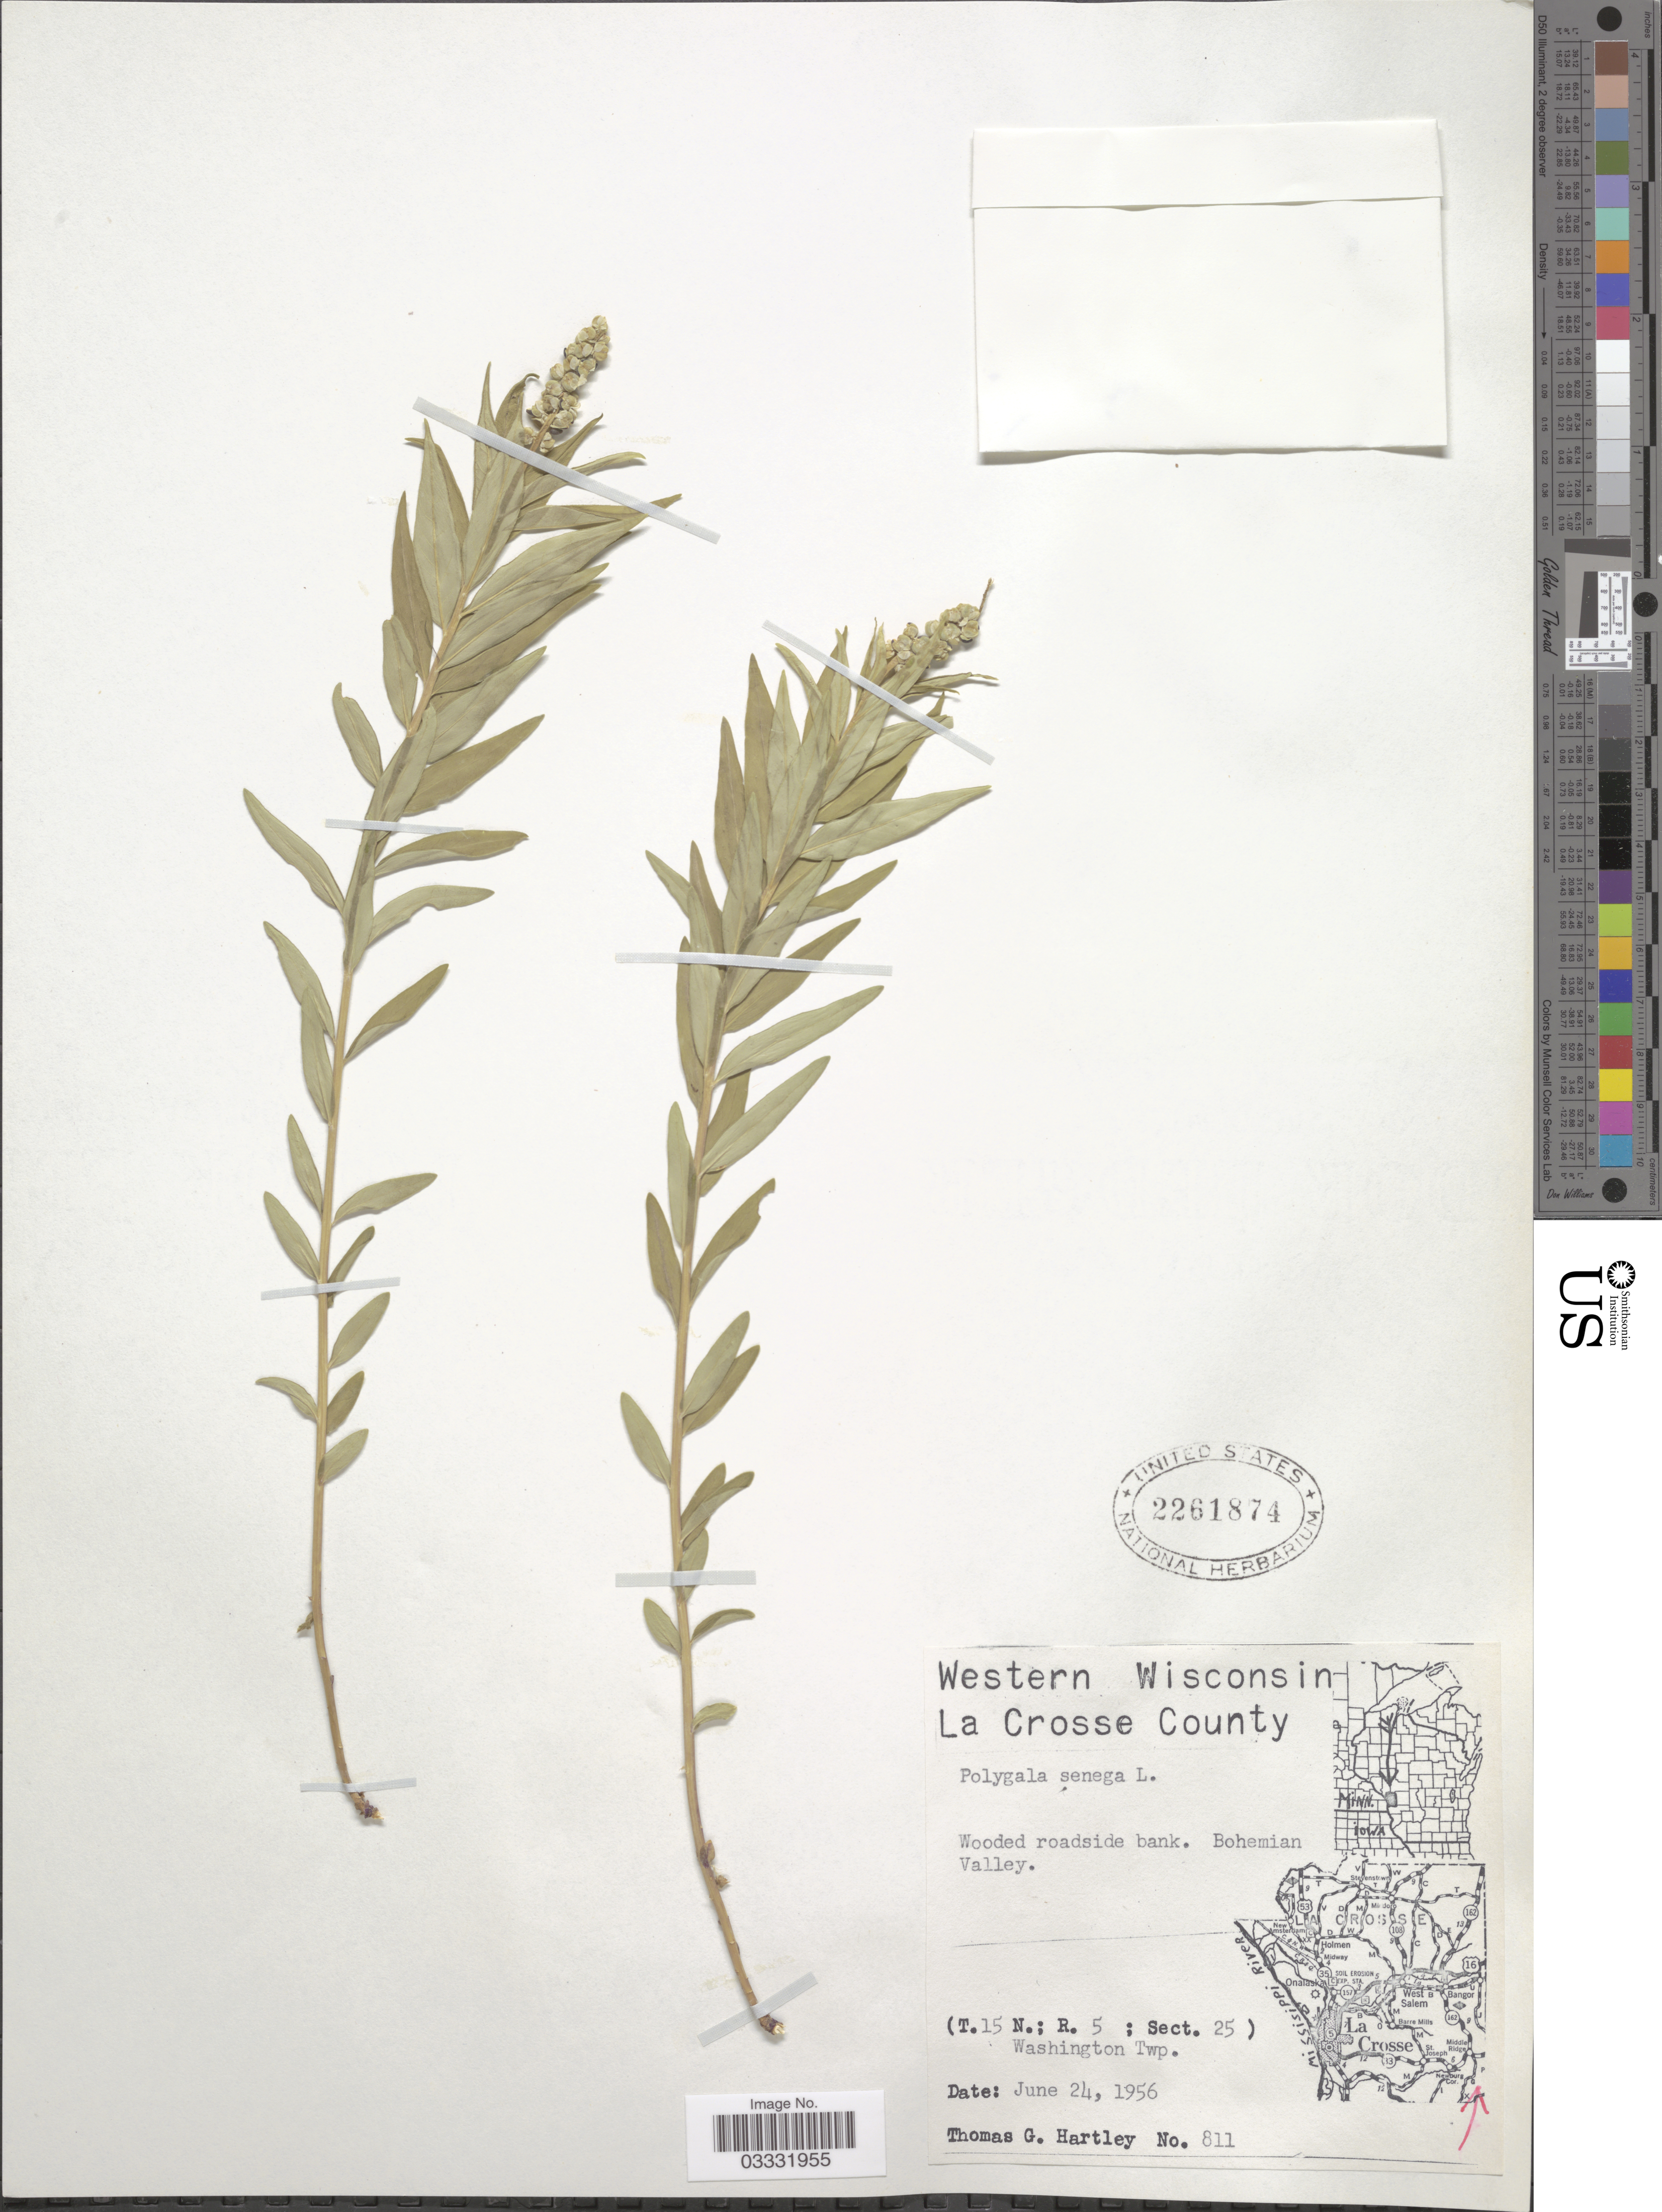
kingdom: Plantae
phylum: Tracheophyta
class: Magnoliopsida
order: Fabales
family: Polygalaceae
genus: Polygala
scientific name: Polygala senega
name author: L.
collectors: T. G. Hartley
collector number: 811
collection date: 1956-06-24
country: United States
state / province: Wisconsin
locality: Western Wisconsin. La Crosse County. Wooded roadside bank. Bohemian Valley. (T. 15 N; R. 5 ; Sect. 25). Washington Twp.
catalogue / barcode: US 2261874